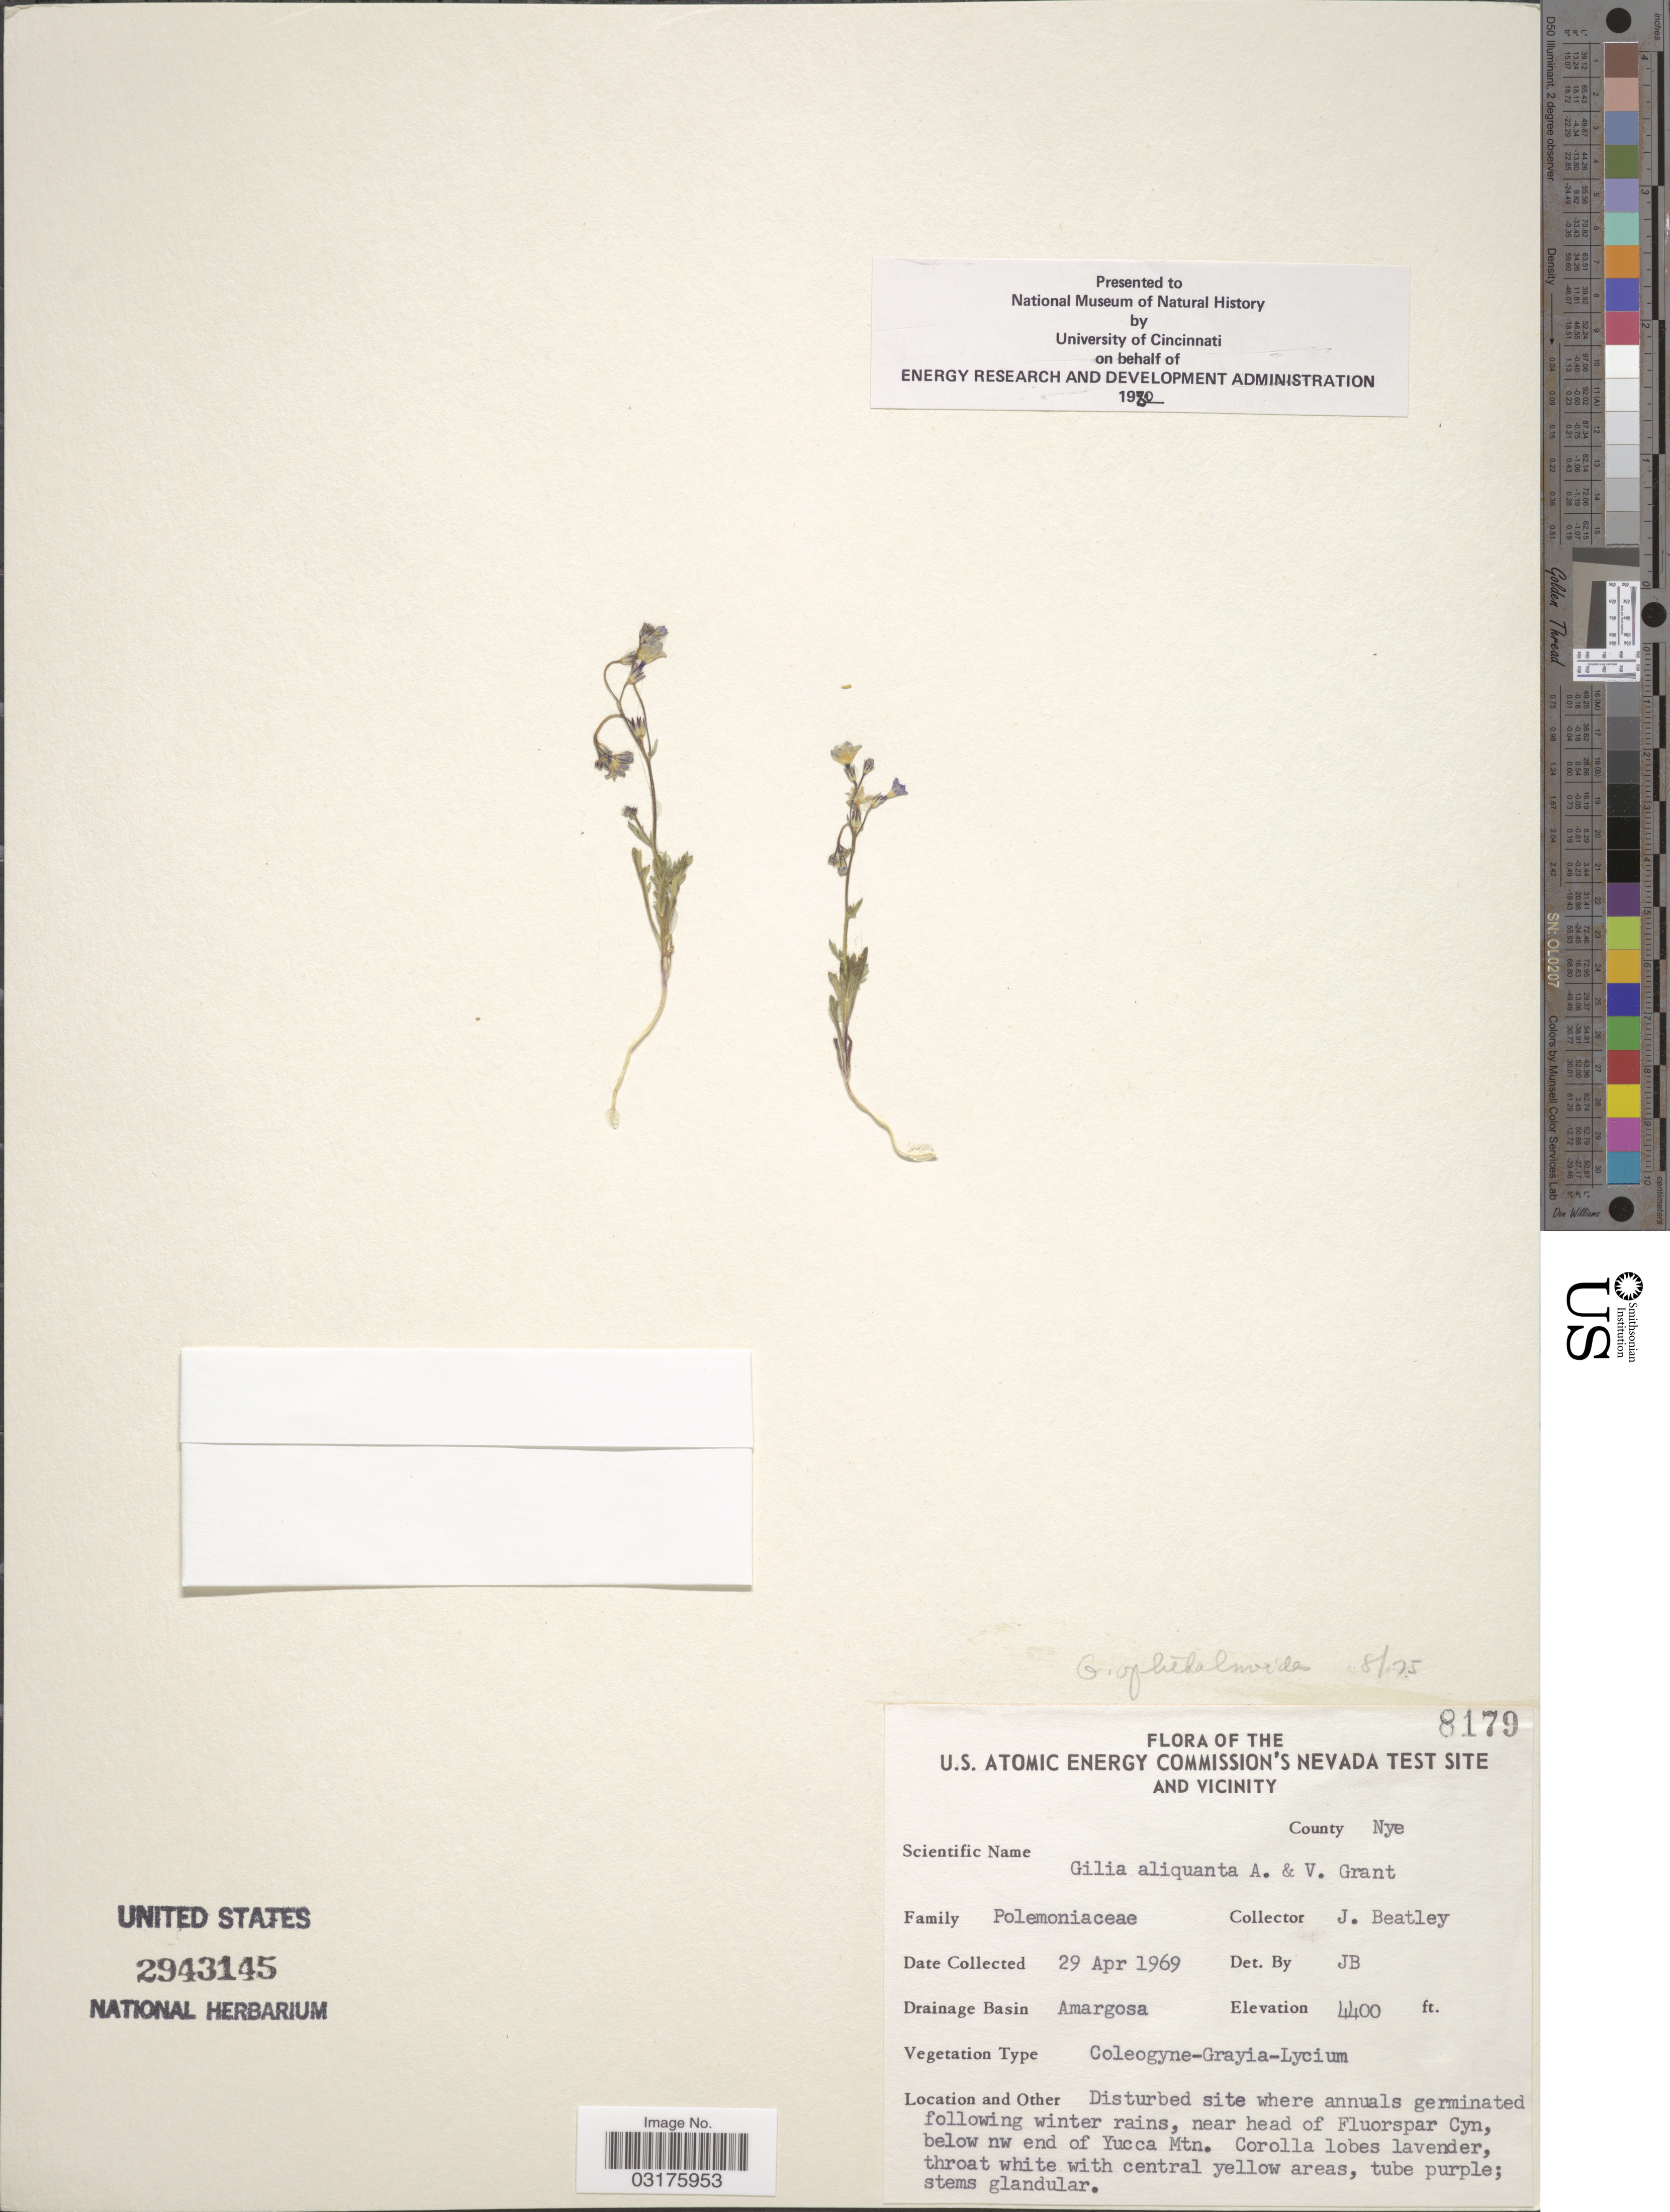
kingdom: Plantae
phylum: Tracheophyta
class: Magnoliopsida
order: Ericales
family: Polemoniaceae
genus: Gilia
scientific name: Gilia ophthalmoides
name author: Brand in Engl.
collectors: J. C. Beatley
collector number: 8179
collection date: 1969-04-29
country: United States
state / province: Nevada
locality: U.S. Atomic Energy Commission's Nevada Test Site and Vicinity, County Nye, Drainage Basin Amargosa, near head of Fluorspar Cyn, below nw end of Yucca Mtn.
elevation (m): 1341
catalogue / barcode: US 2943145